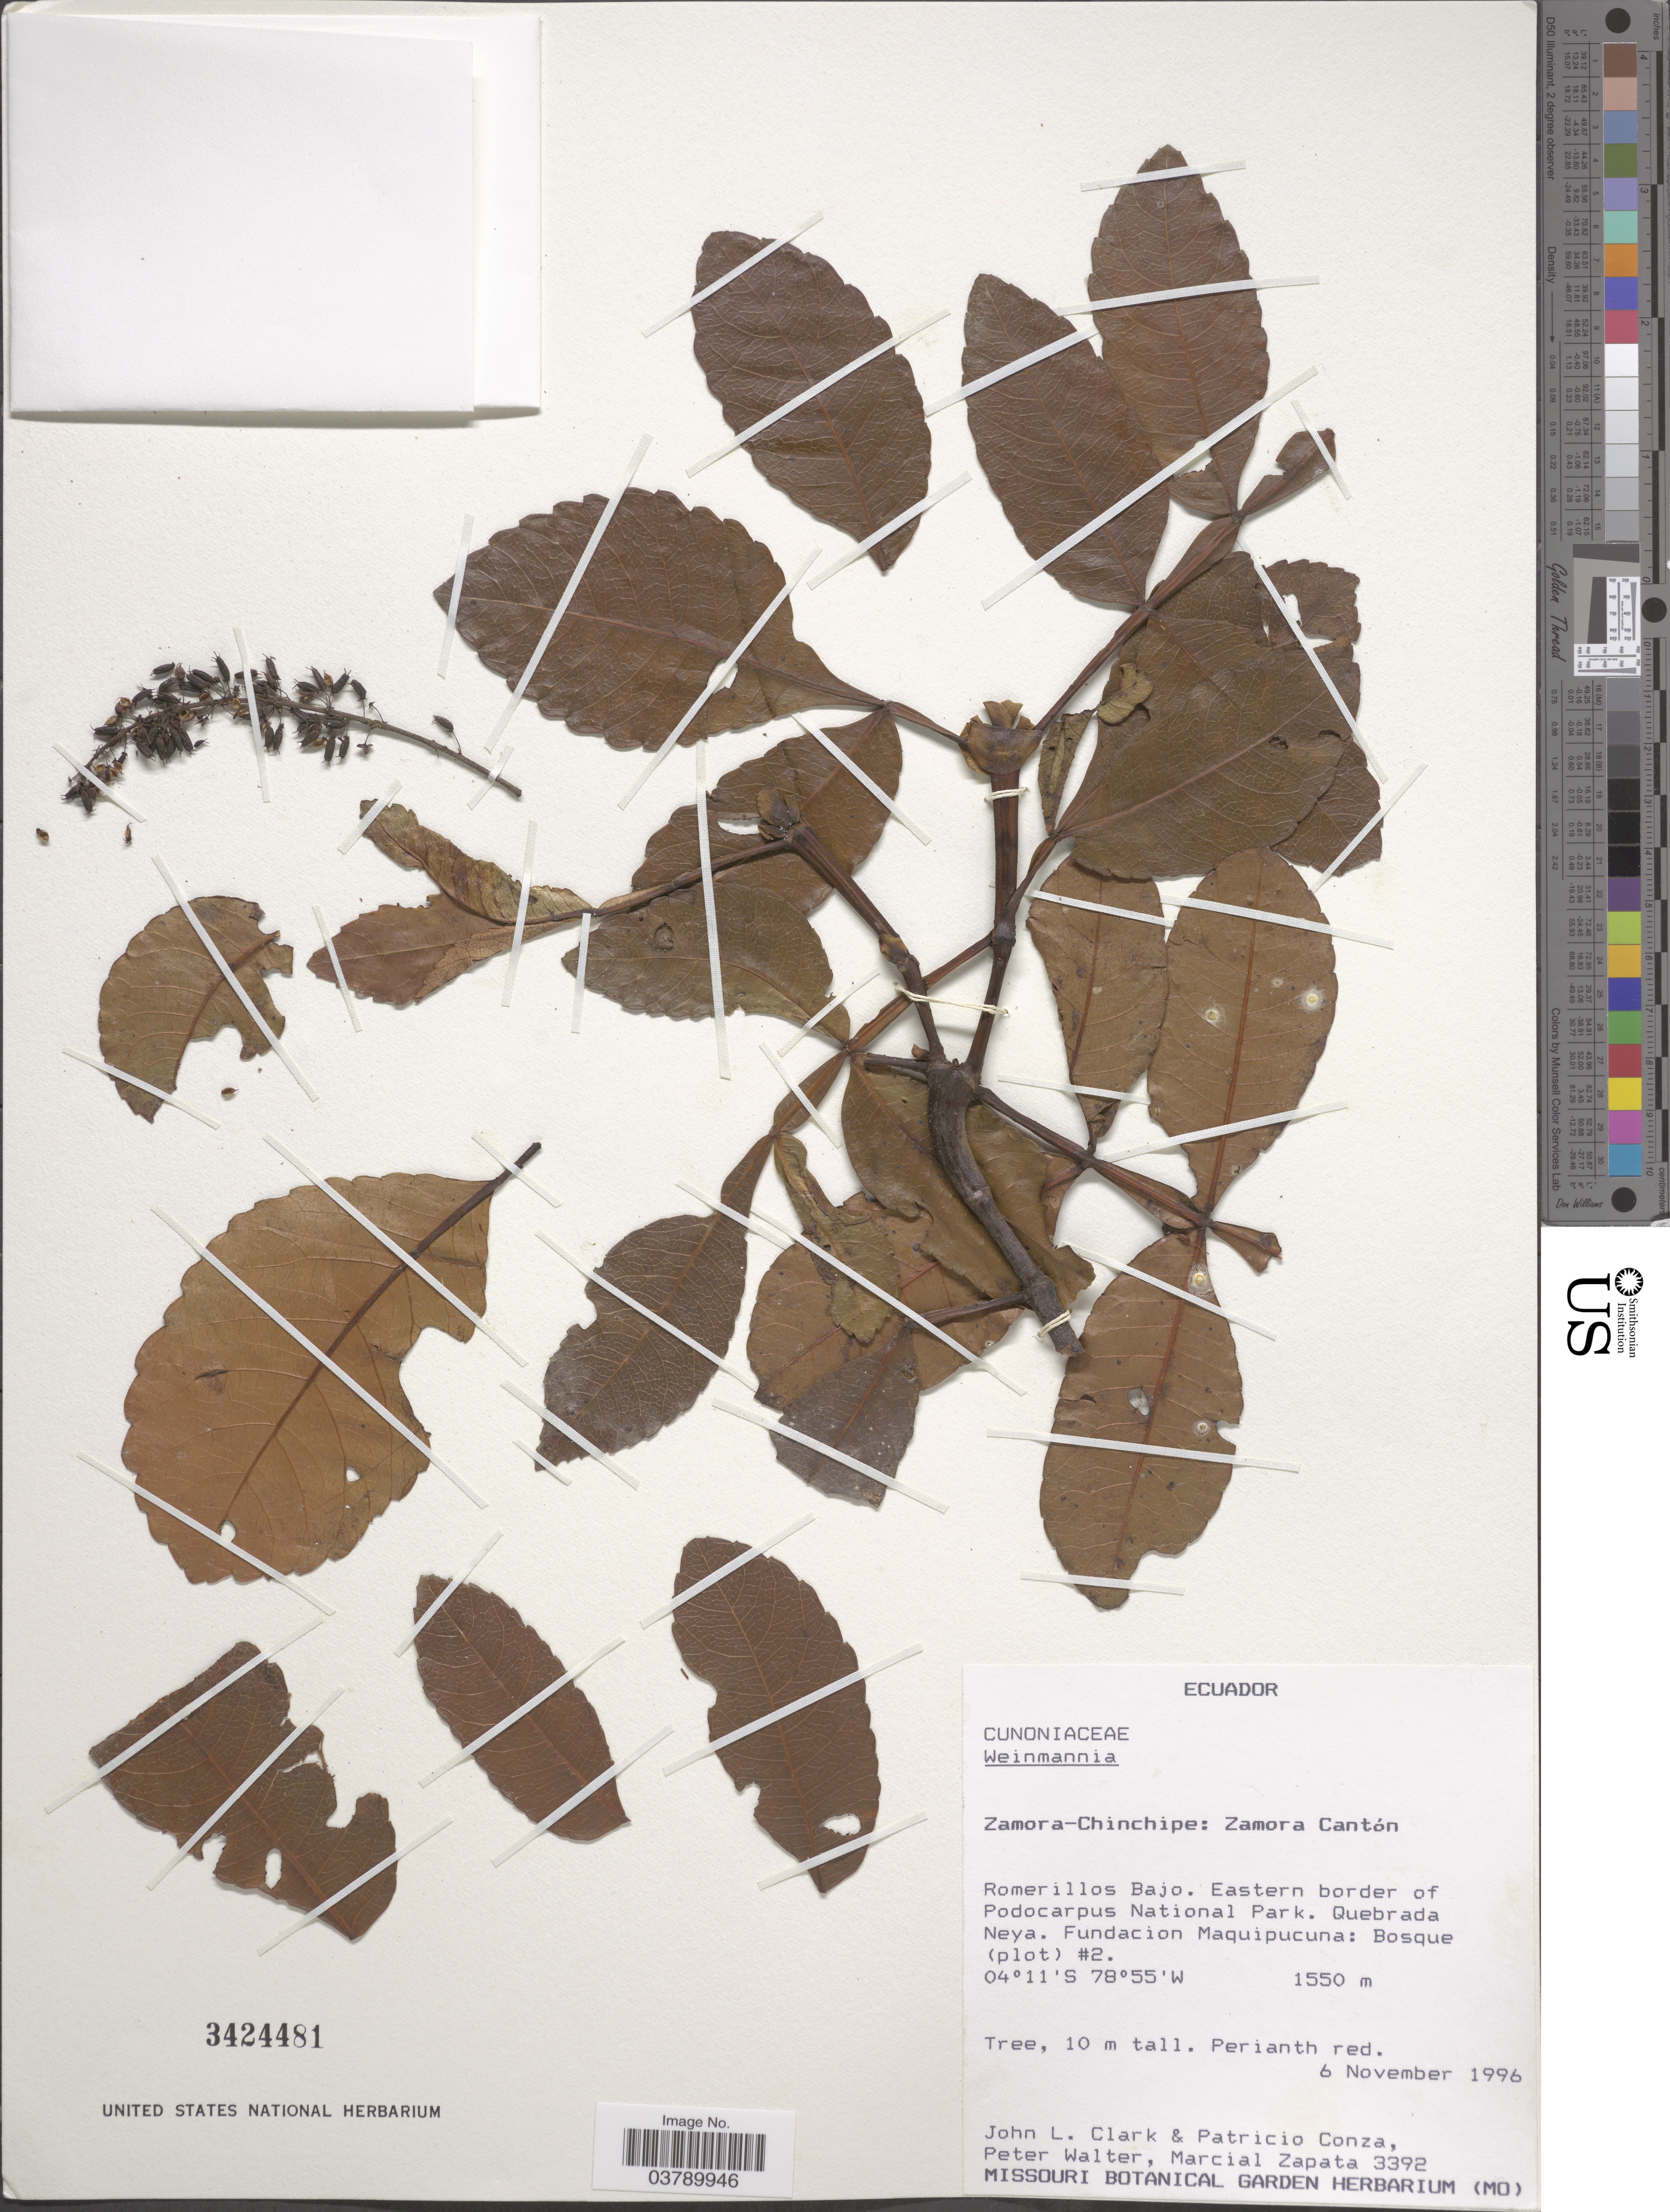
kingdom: Plantae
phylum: Tracheophyta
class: Magnoliopsida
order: Oxalidales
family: Cunoniaceae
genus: Weinmannia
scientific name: Weinmannia sp.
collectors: J. L. Clark, P. Conza, P. Walter & M. Zapata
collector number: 3392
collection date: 1996-11-06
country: Ecuador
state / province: Zamora-Chinchipe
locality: Zamora Cantón. Romerillos Bajo. Eastern border of Podocarpus National Park. Quebrada Neya. Fundacion Maquipucuna: Bosque (plot) #2.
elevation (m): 1550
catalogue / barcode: US 3424481